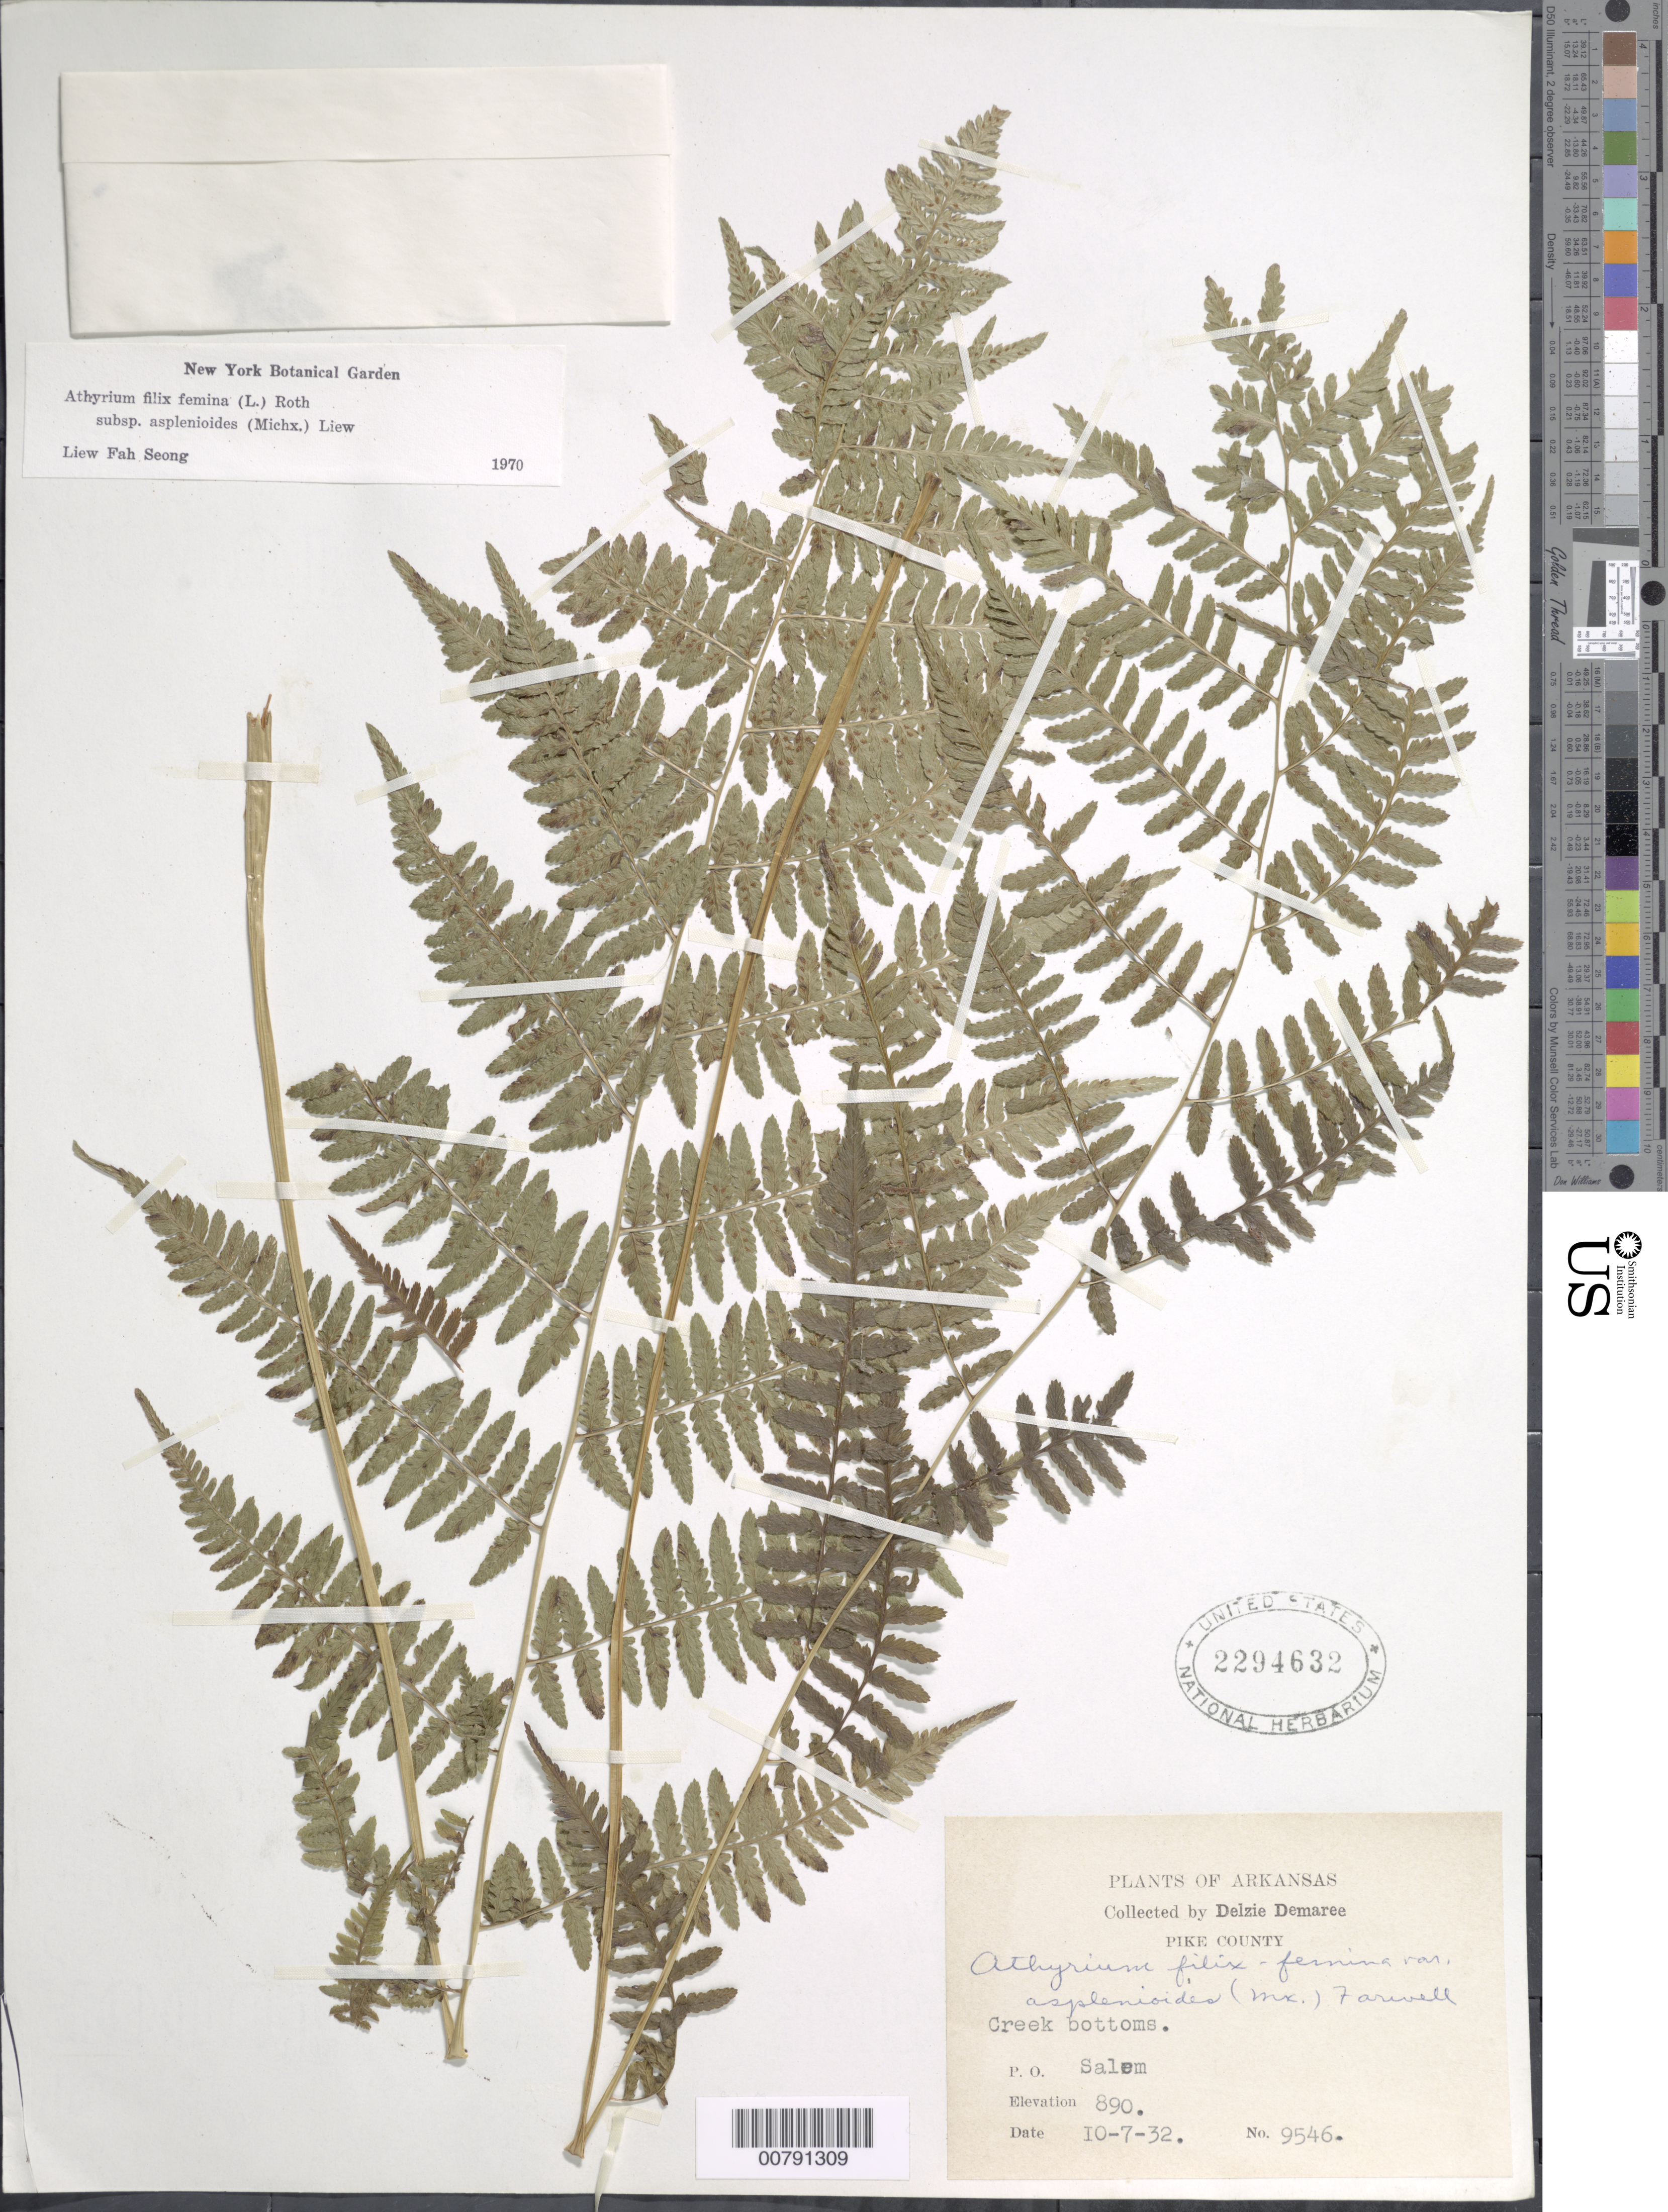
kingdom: Plantae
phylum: Tracheophyta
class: Polypodiopsida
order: Polypodiales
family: Athyriaceae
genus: Athyrium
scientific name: Athyrium filix-femina subsp. asplenioides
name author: (Michx.) Hultén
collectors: D. Demaree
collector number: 6546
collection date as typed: Transcribed d/m/y: 7/10/32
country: United States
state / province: Arkansas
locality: Pike County, Creek bottoms, Salem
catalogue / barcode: US 2294632